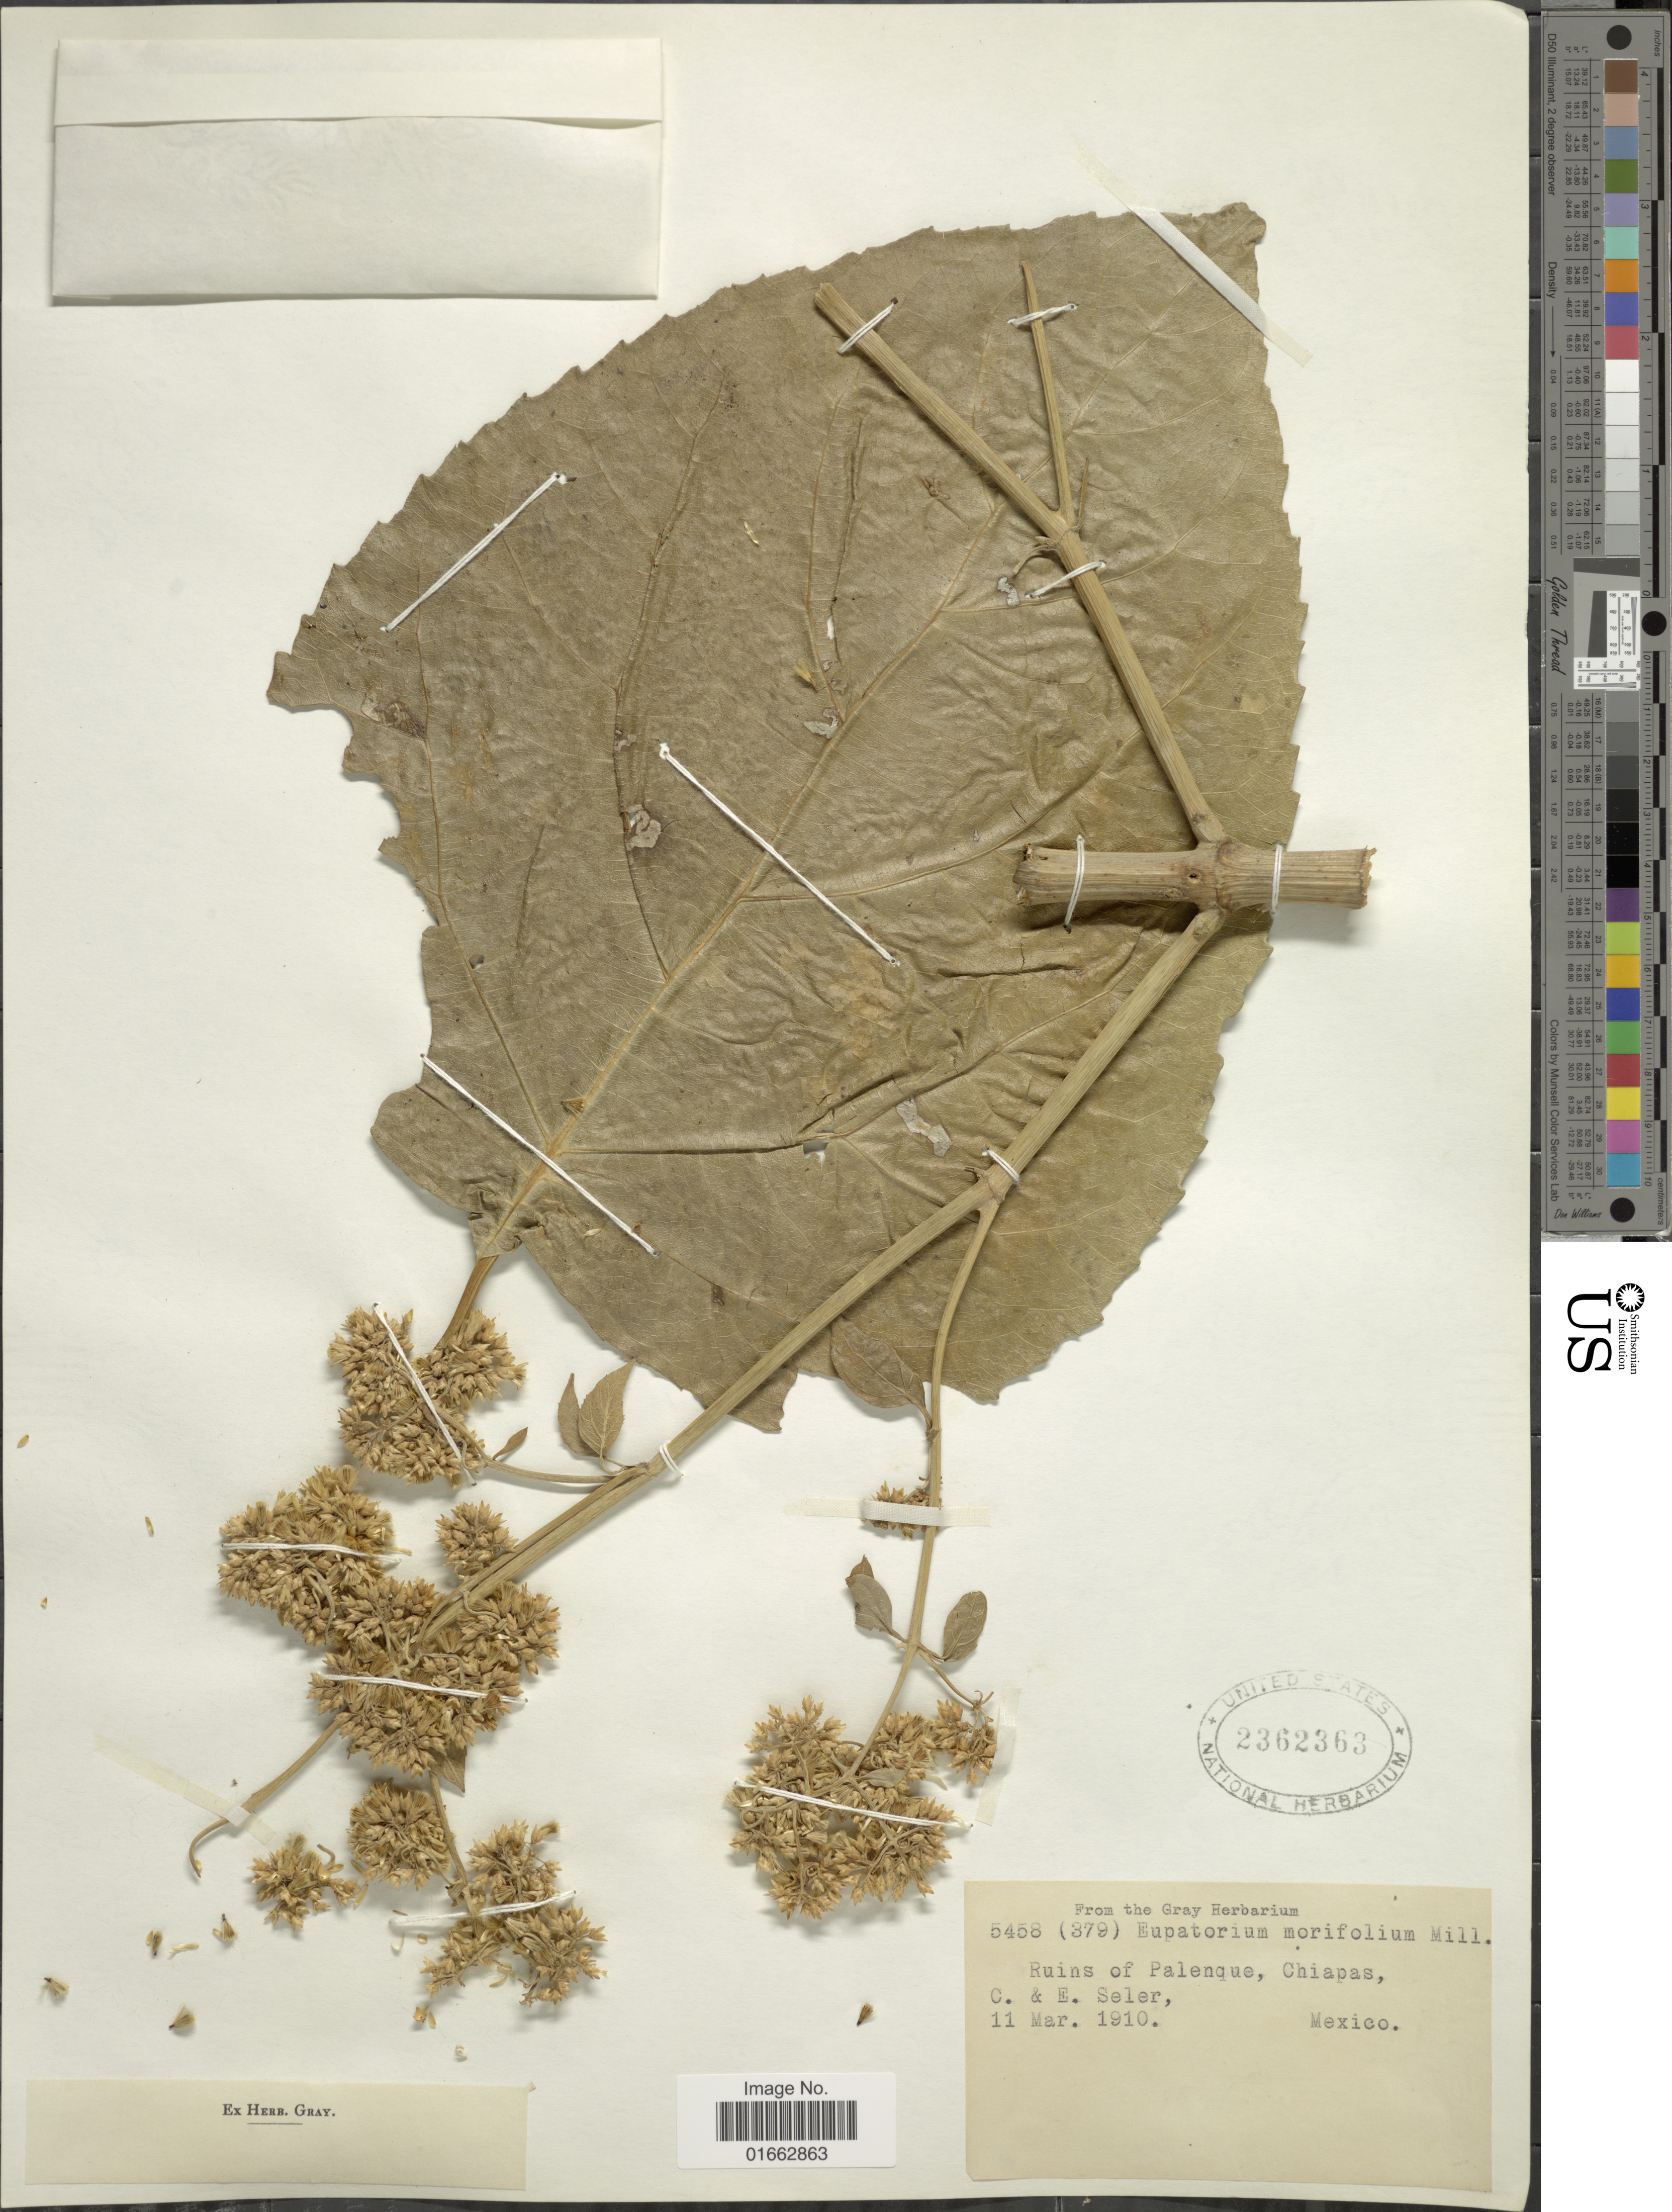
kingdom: Plantae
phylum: Tracheophyta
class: Magnoliopsida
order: Asterales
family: Asteraceae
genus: Critonia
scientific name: Critonia morifolia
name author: (Mill.) R.M. King & H. Rob.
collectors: C. Seler & E. Seler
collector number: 5458/379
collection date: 1910-03-11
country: Mexico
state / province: Chiapas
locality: Ruins of Palenque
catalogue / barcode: US 2362363